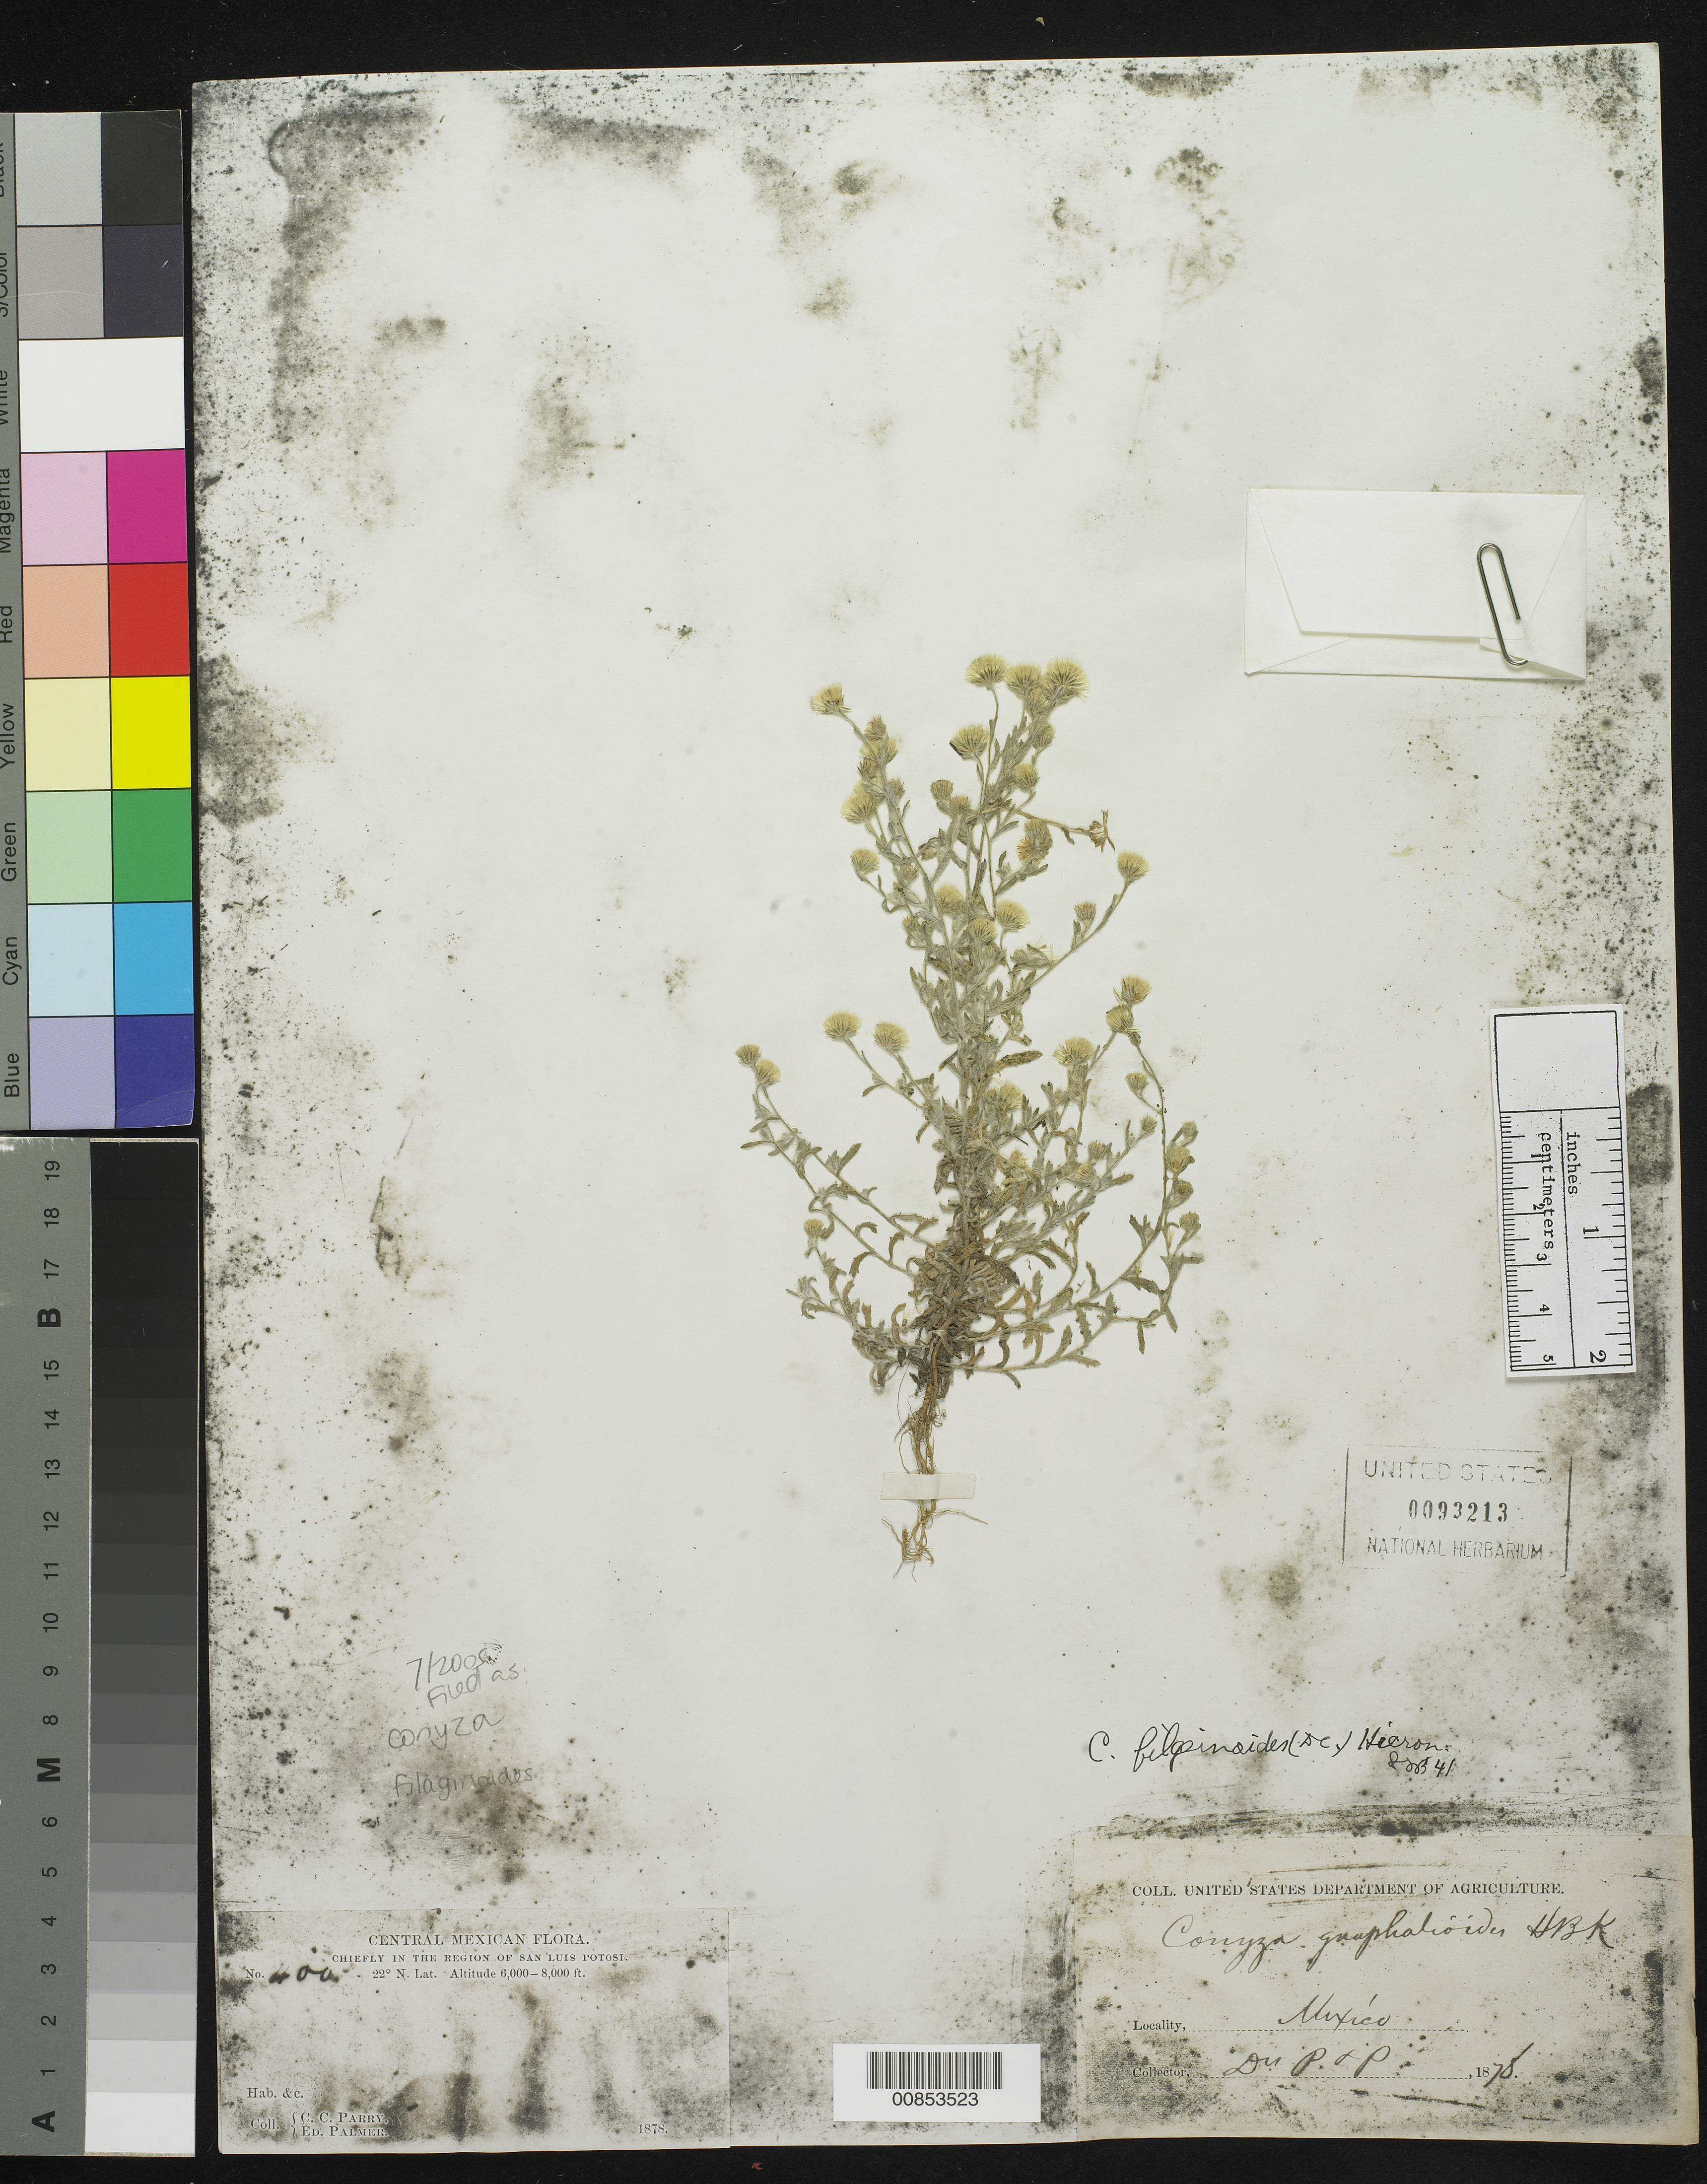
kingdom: Plantae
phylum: Tracheophyta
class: Magnoliopsida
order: Asterales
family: Asteraceae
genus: Conyza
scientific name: Conyza filaginoides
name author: (DC.) Hieron.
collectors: C. C. Parry & E. Palmer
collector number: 400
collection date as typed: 1878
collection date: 1878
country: Mexico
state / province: San Luis Potosí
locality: Chiefly in the region of San Luis Potosí.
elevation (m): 1829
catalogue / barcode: US 93213